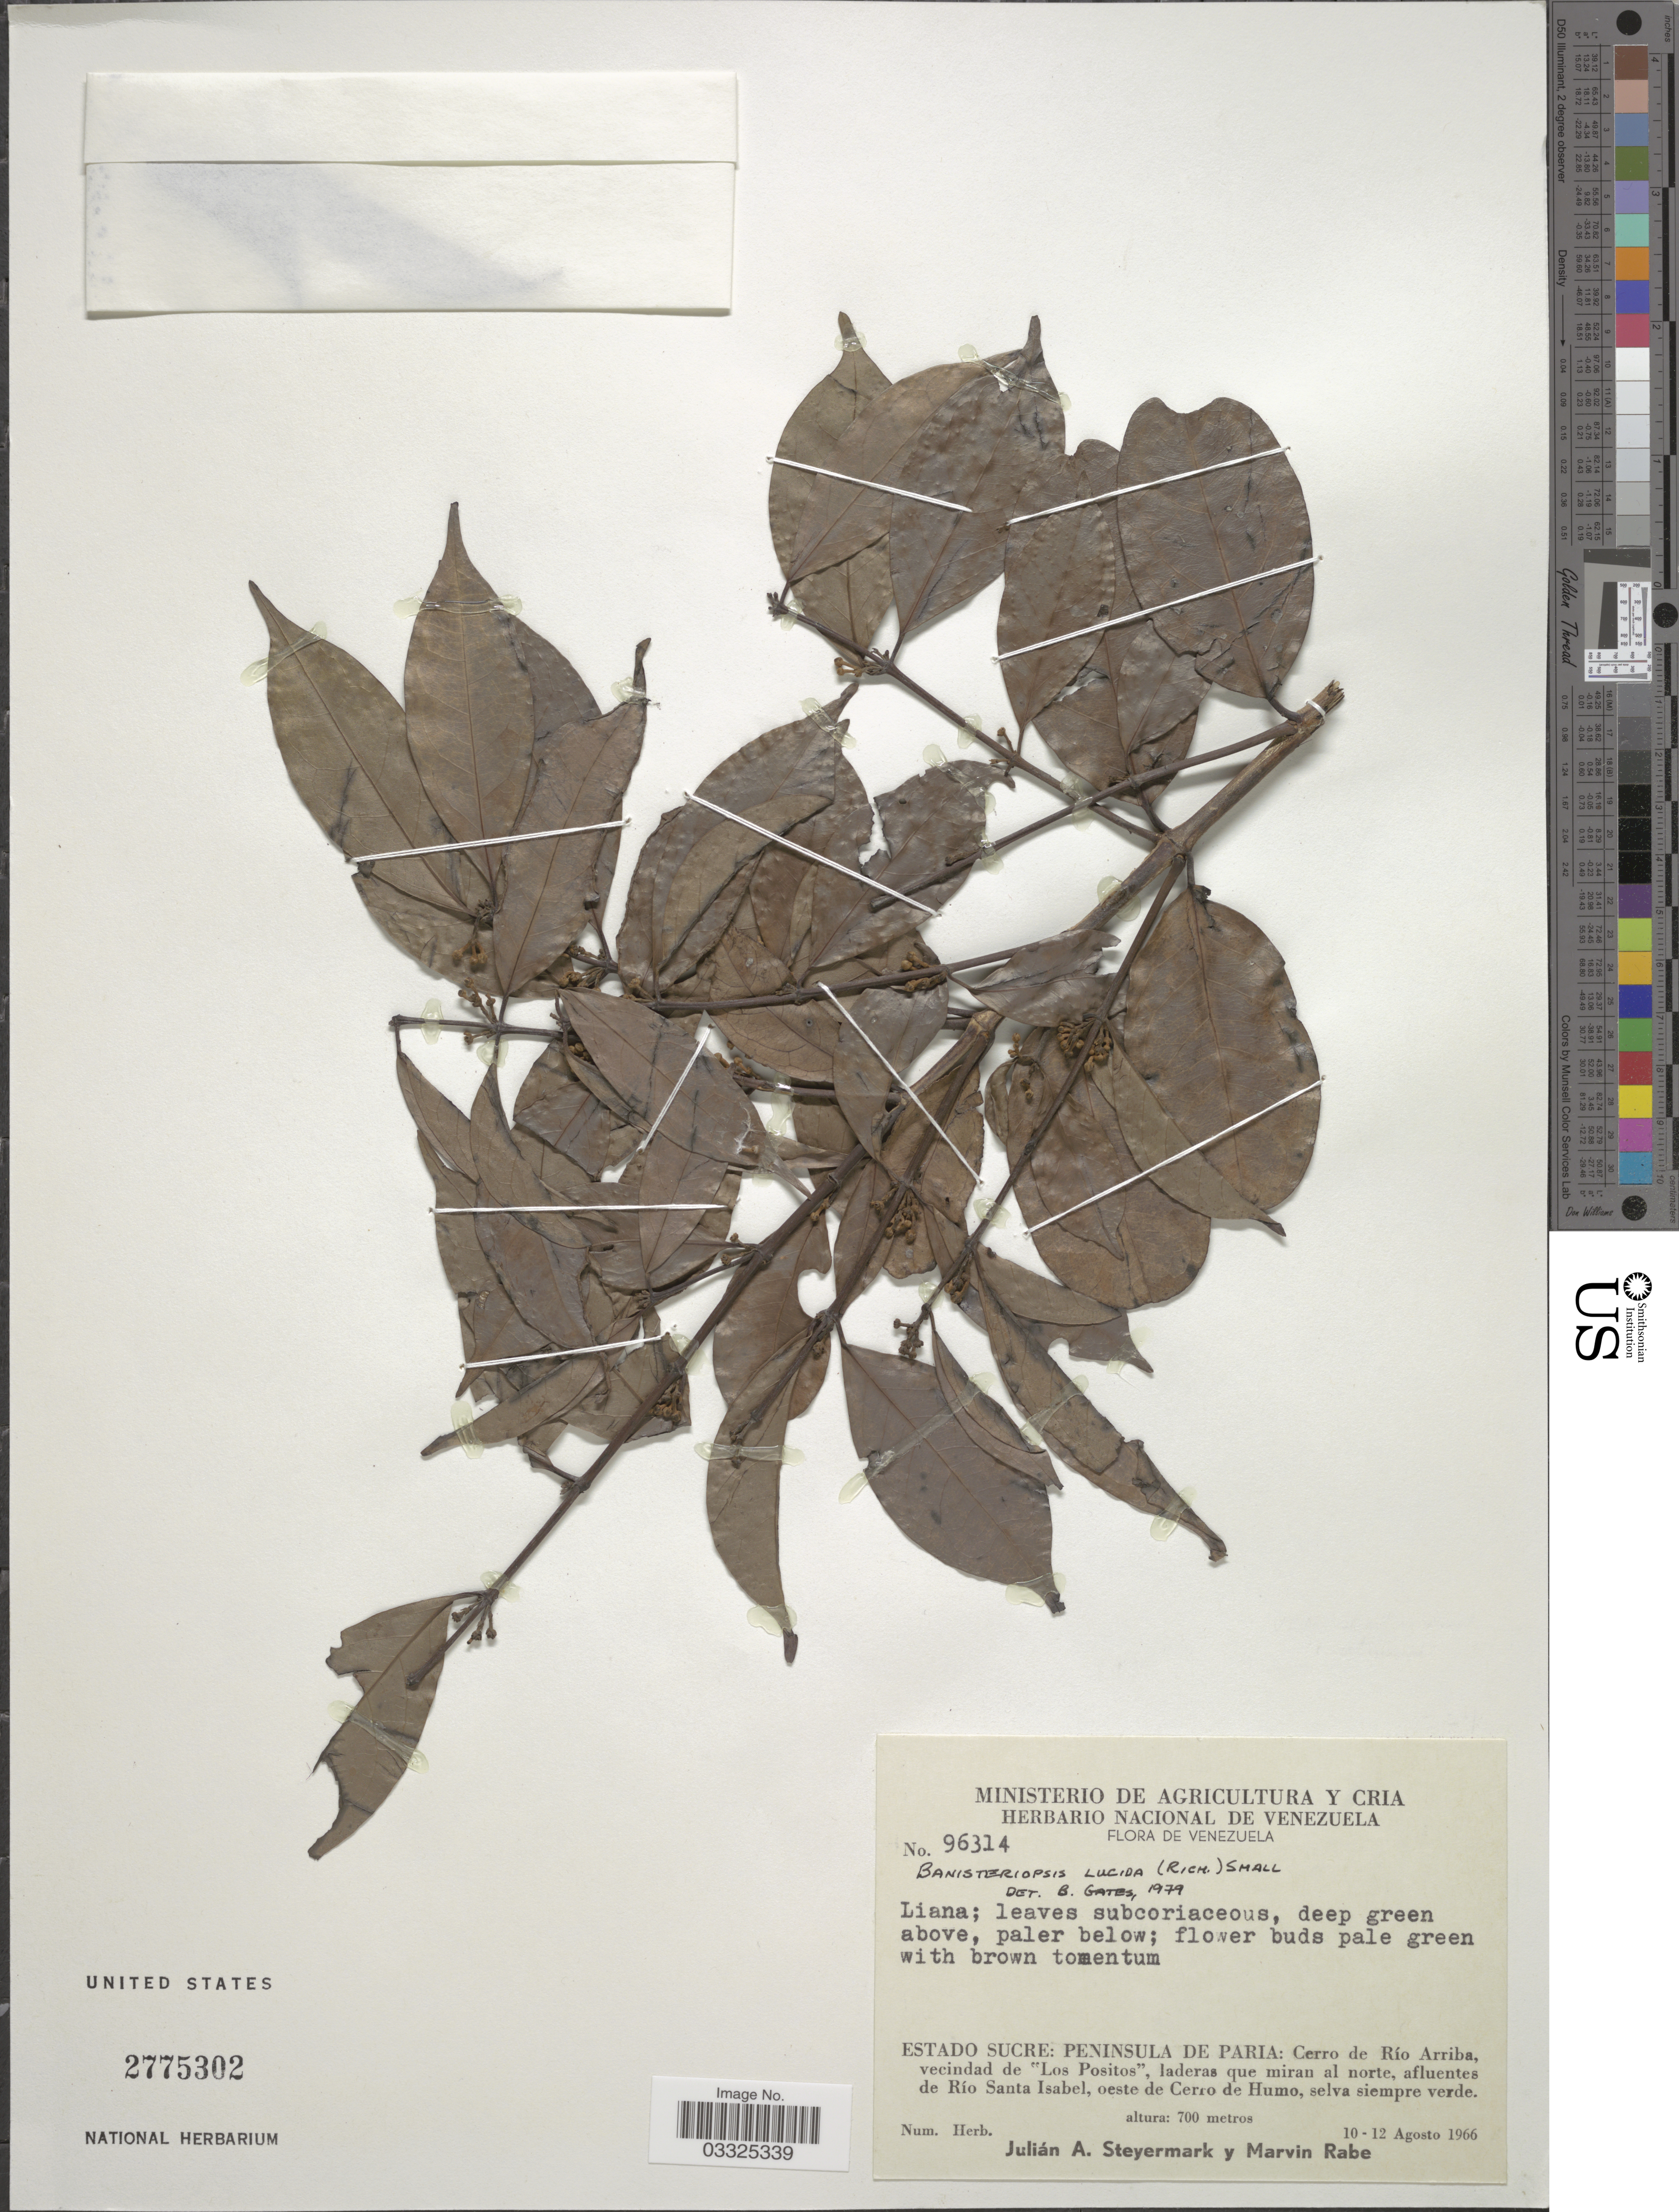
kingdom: Plantae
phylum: Tracheophyta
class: Magnoliopsida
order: Malpighiales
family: Malpighiaceae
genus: Banisteriopsis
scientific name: Banisteriopsis lucida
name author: (Rich.) Small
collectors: J. Steyermark & M. Rabe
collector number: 96314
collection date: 1966-08-10/1966-08-12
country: Venezuela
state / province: Sucre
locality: Peninsula de Paria: Cerro de Río Arriba, vecindad de "Los Positos", laderas que miran al norte, afluentes de Río Santa Isabel, oeste de Cerro de Humo, selva siempre verde.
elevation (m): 700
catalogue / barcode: US 2775302